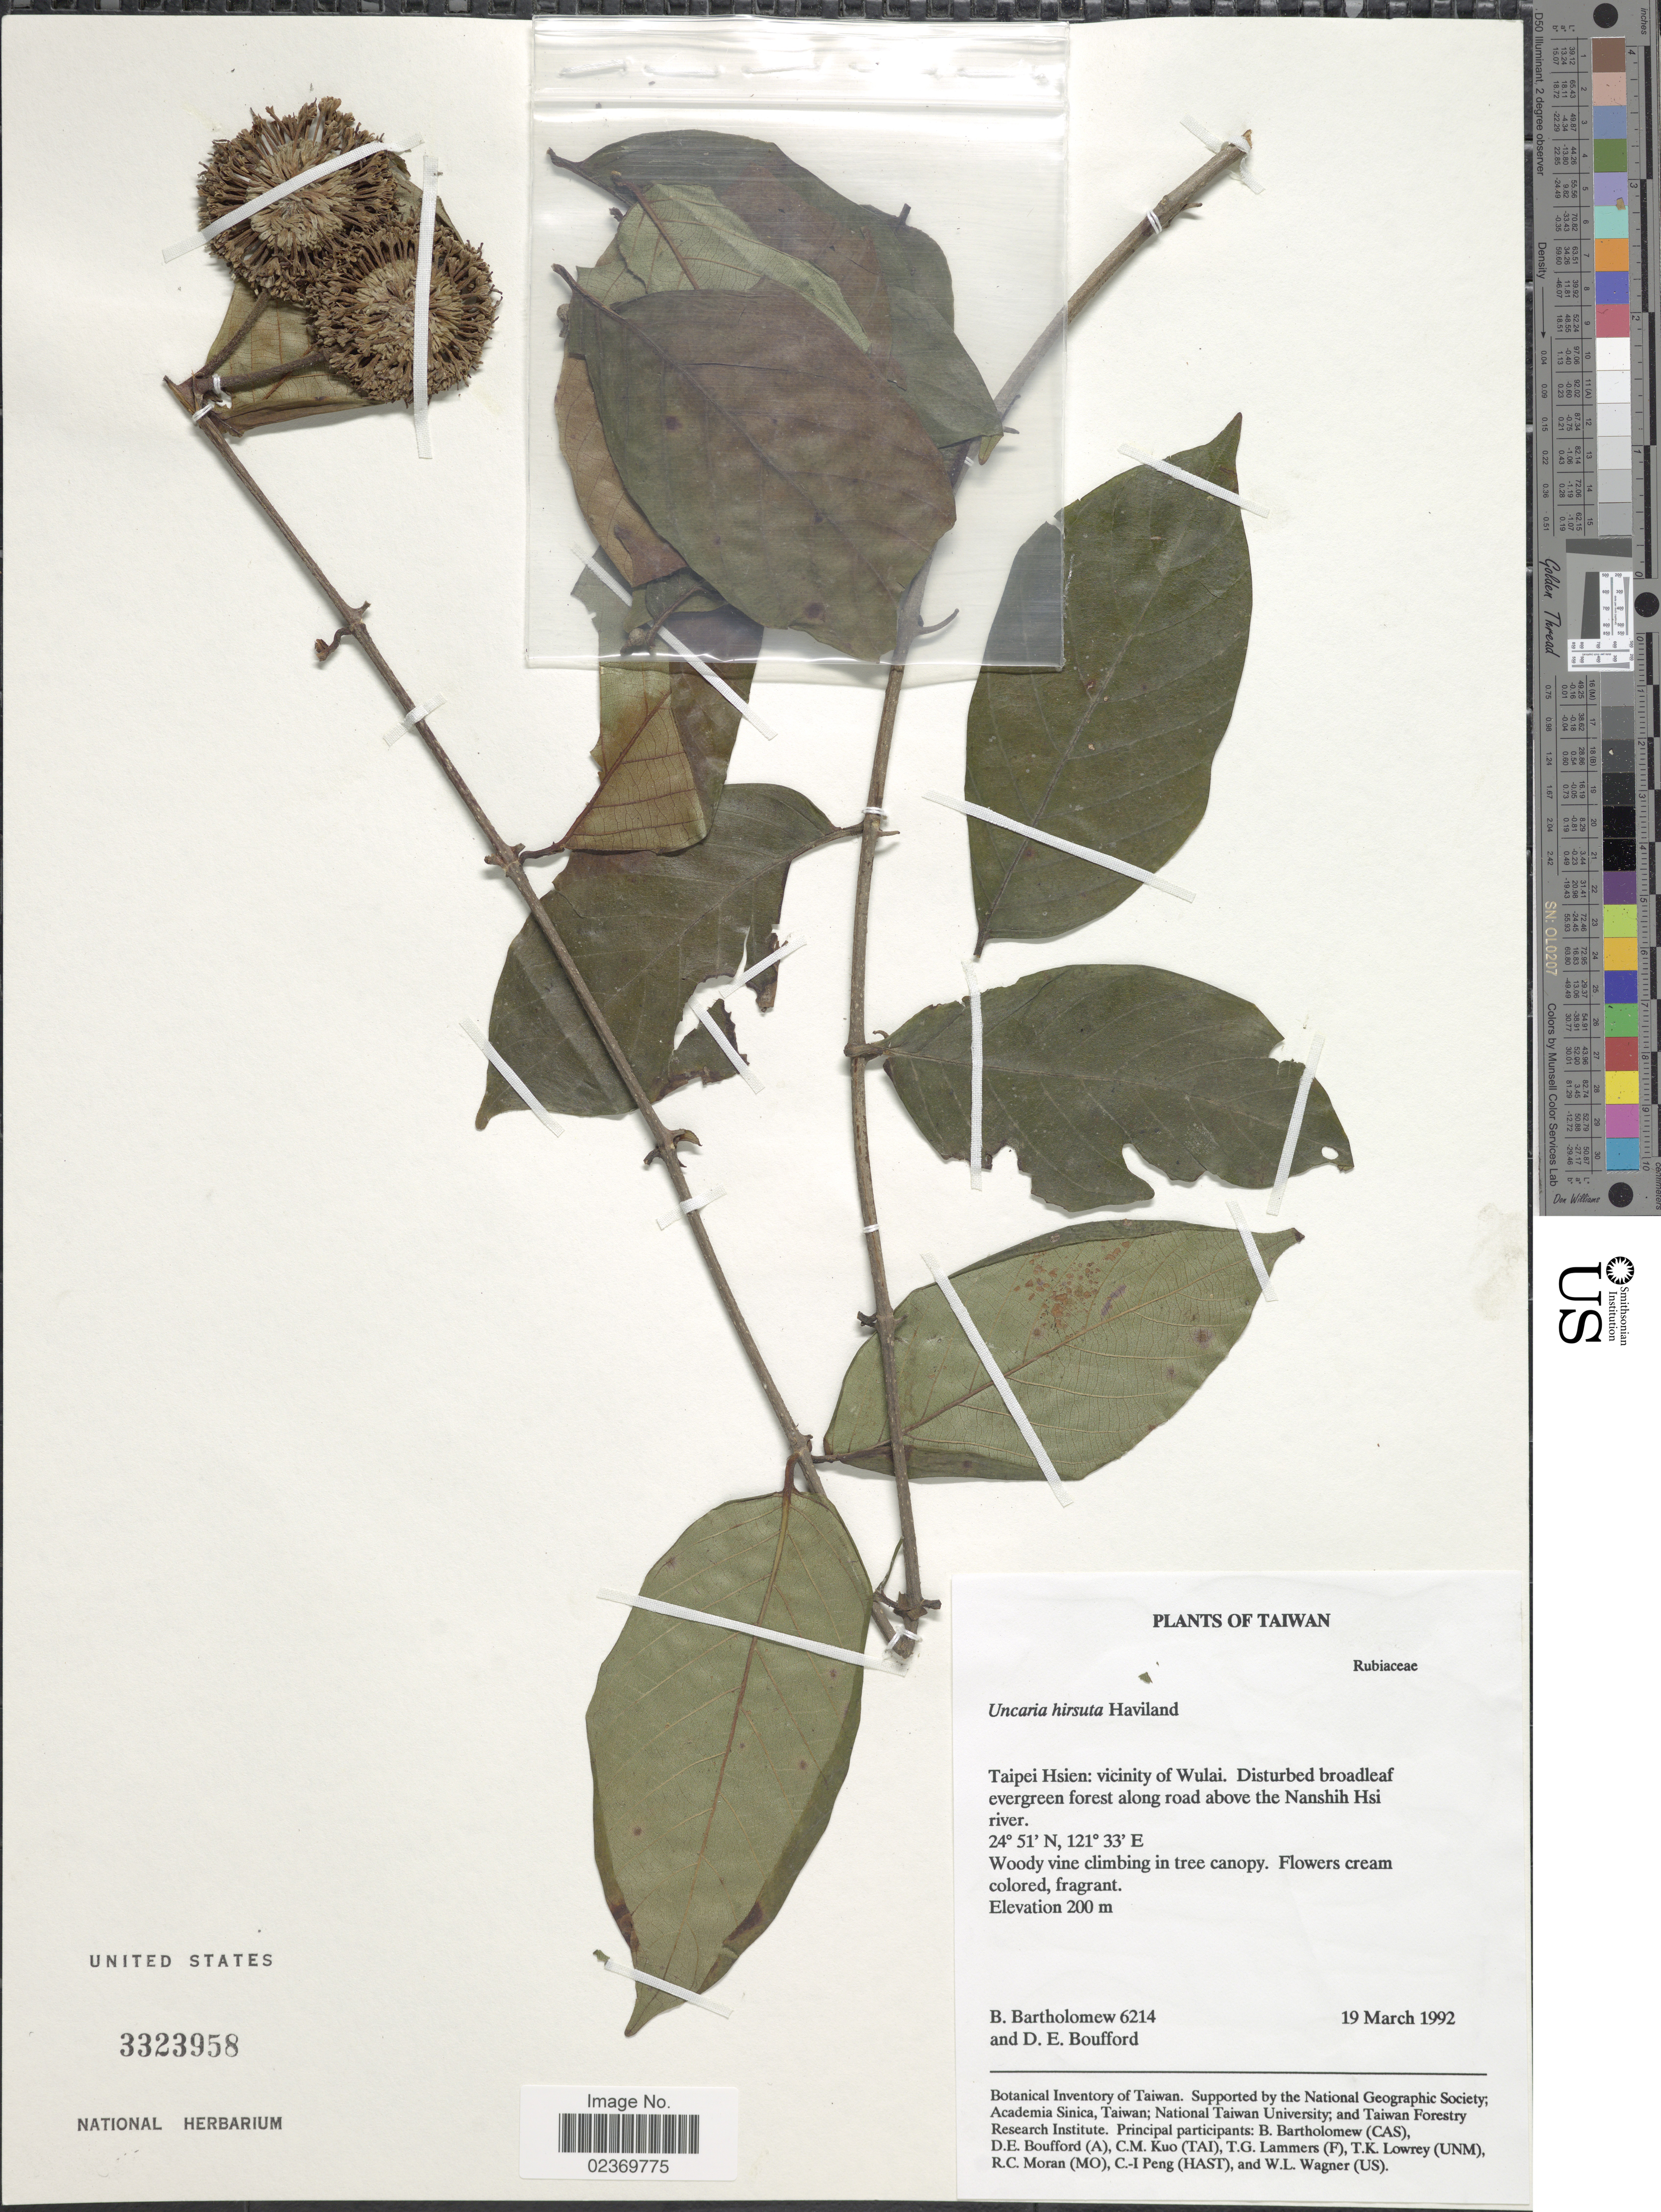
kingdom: Plantae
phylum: Tracheophyta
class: Magnoliopsida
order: Gentianales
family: Rubiaceae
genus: Uncaria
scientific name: Uncaria hirsuta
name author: Havil.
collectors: B. Bartholomew & D. E. Boufford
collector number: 6214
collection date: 1992-03-19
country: Taiwan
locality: Taipei Hsien: vicinity of Wulai, along road above the Nanshih Hsi river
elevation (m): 200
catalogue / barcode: US 3323958